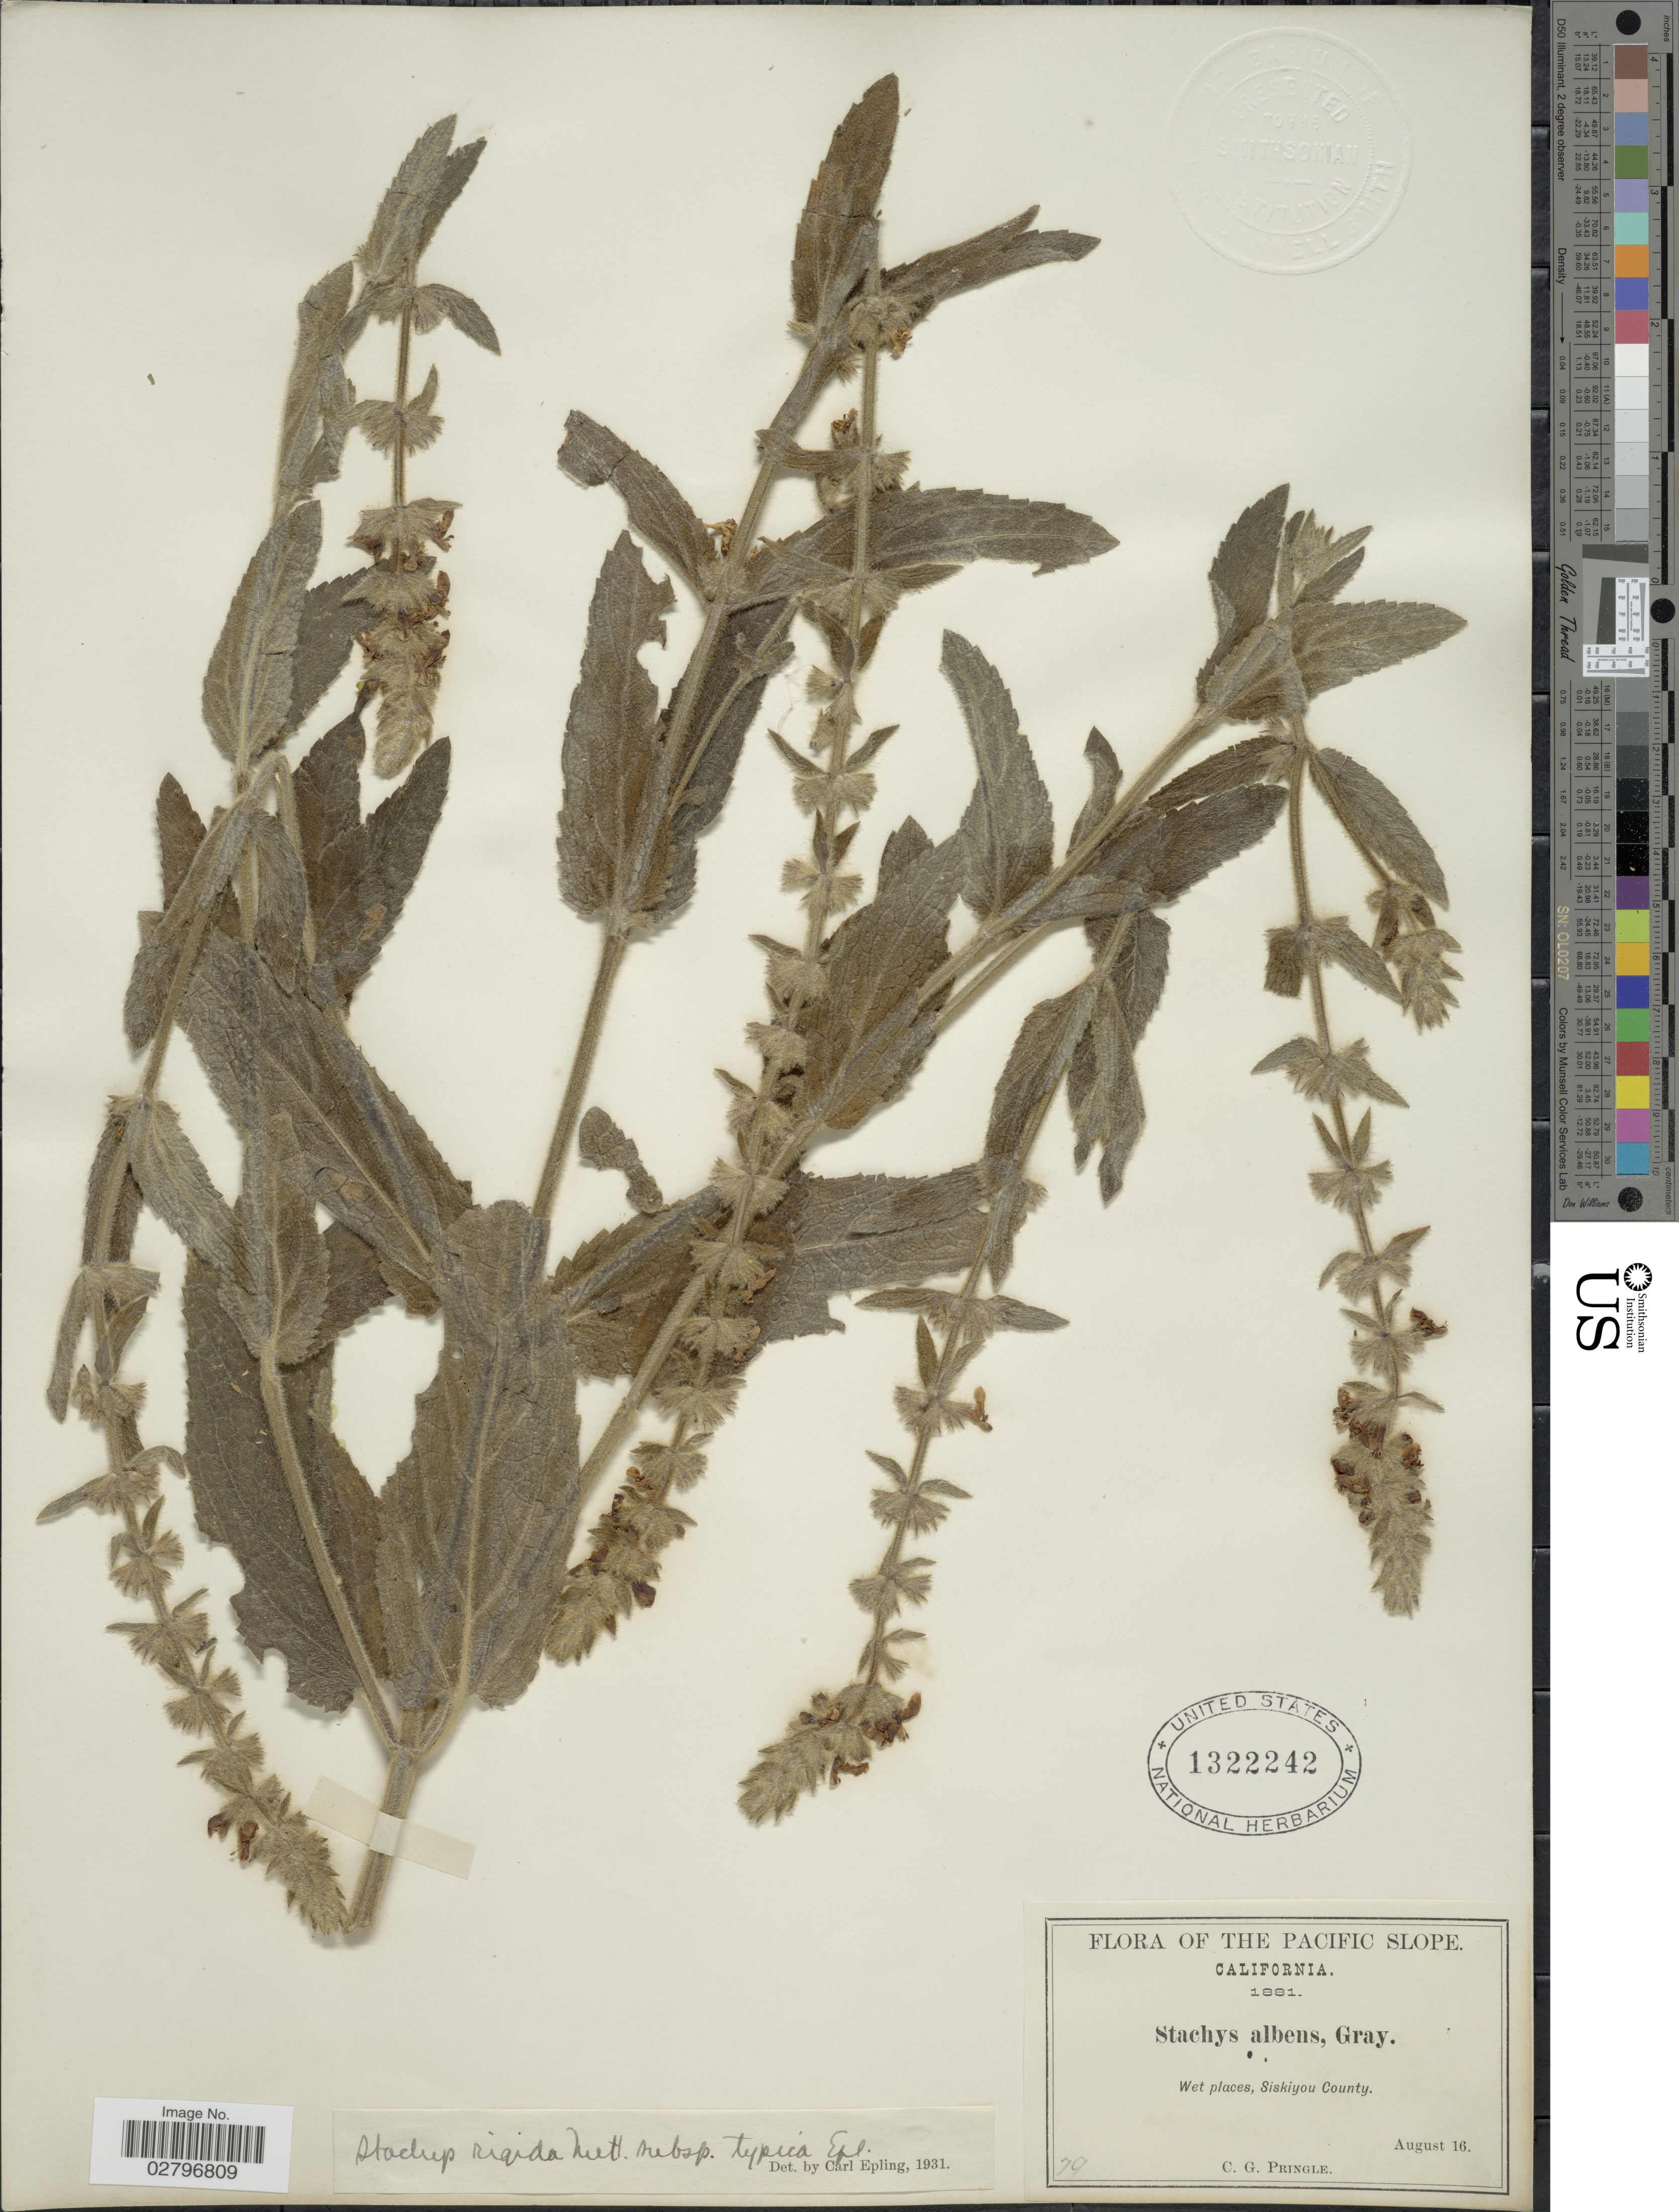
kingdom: Plantae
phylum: Tracheophyta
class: Magnoliopsida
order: Lamiales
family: Lamiaceae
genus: Stachys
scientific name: Stachys rigida subsp. typica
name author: Epling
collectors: C. G. Pringle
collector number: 79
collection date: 1881-08-16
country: United States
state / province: California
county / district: Siskiyou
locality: The Pacific Slope, Wet places, Siskiyou County.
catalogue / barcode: US 1322242